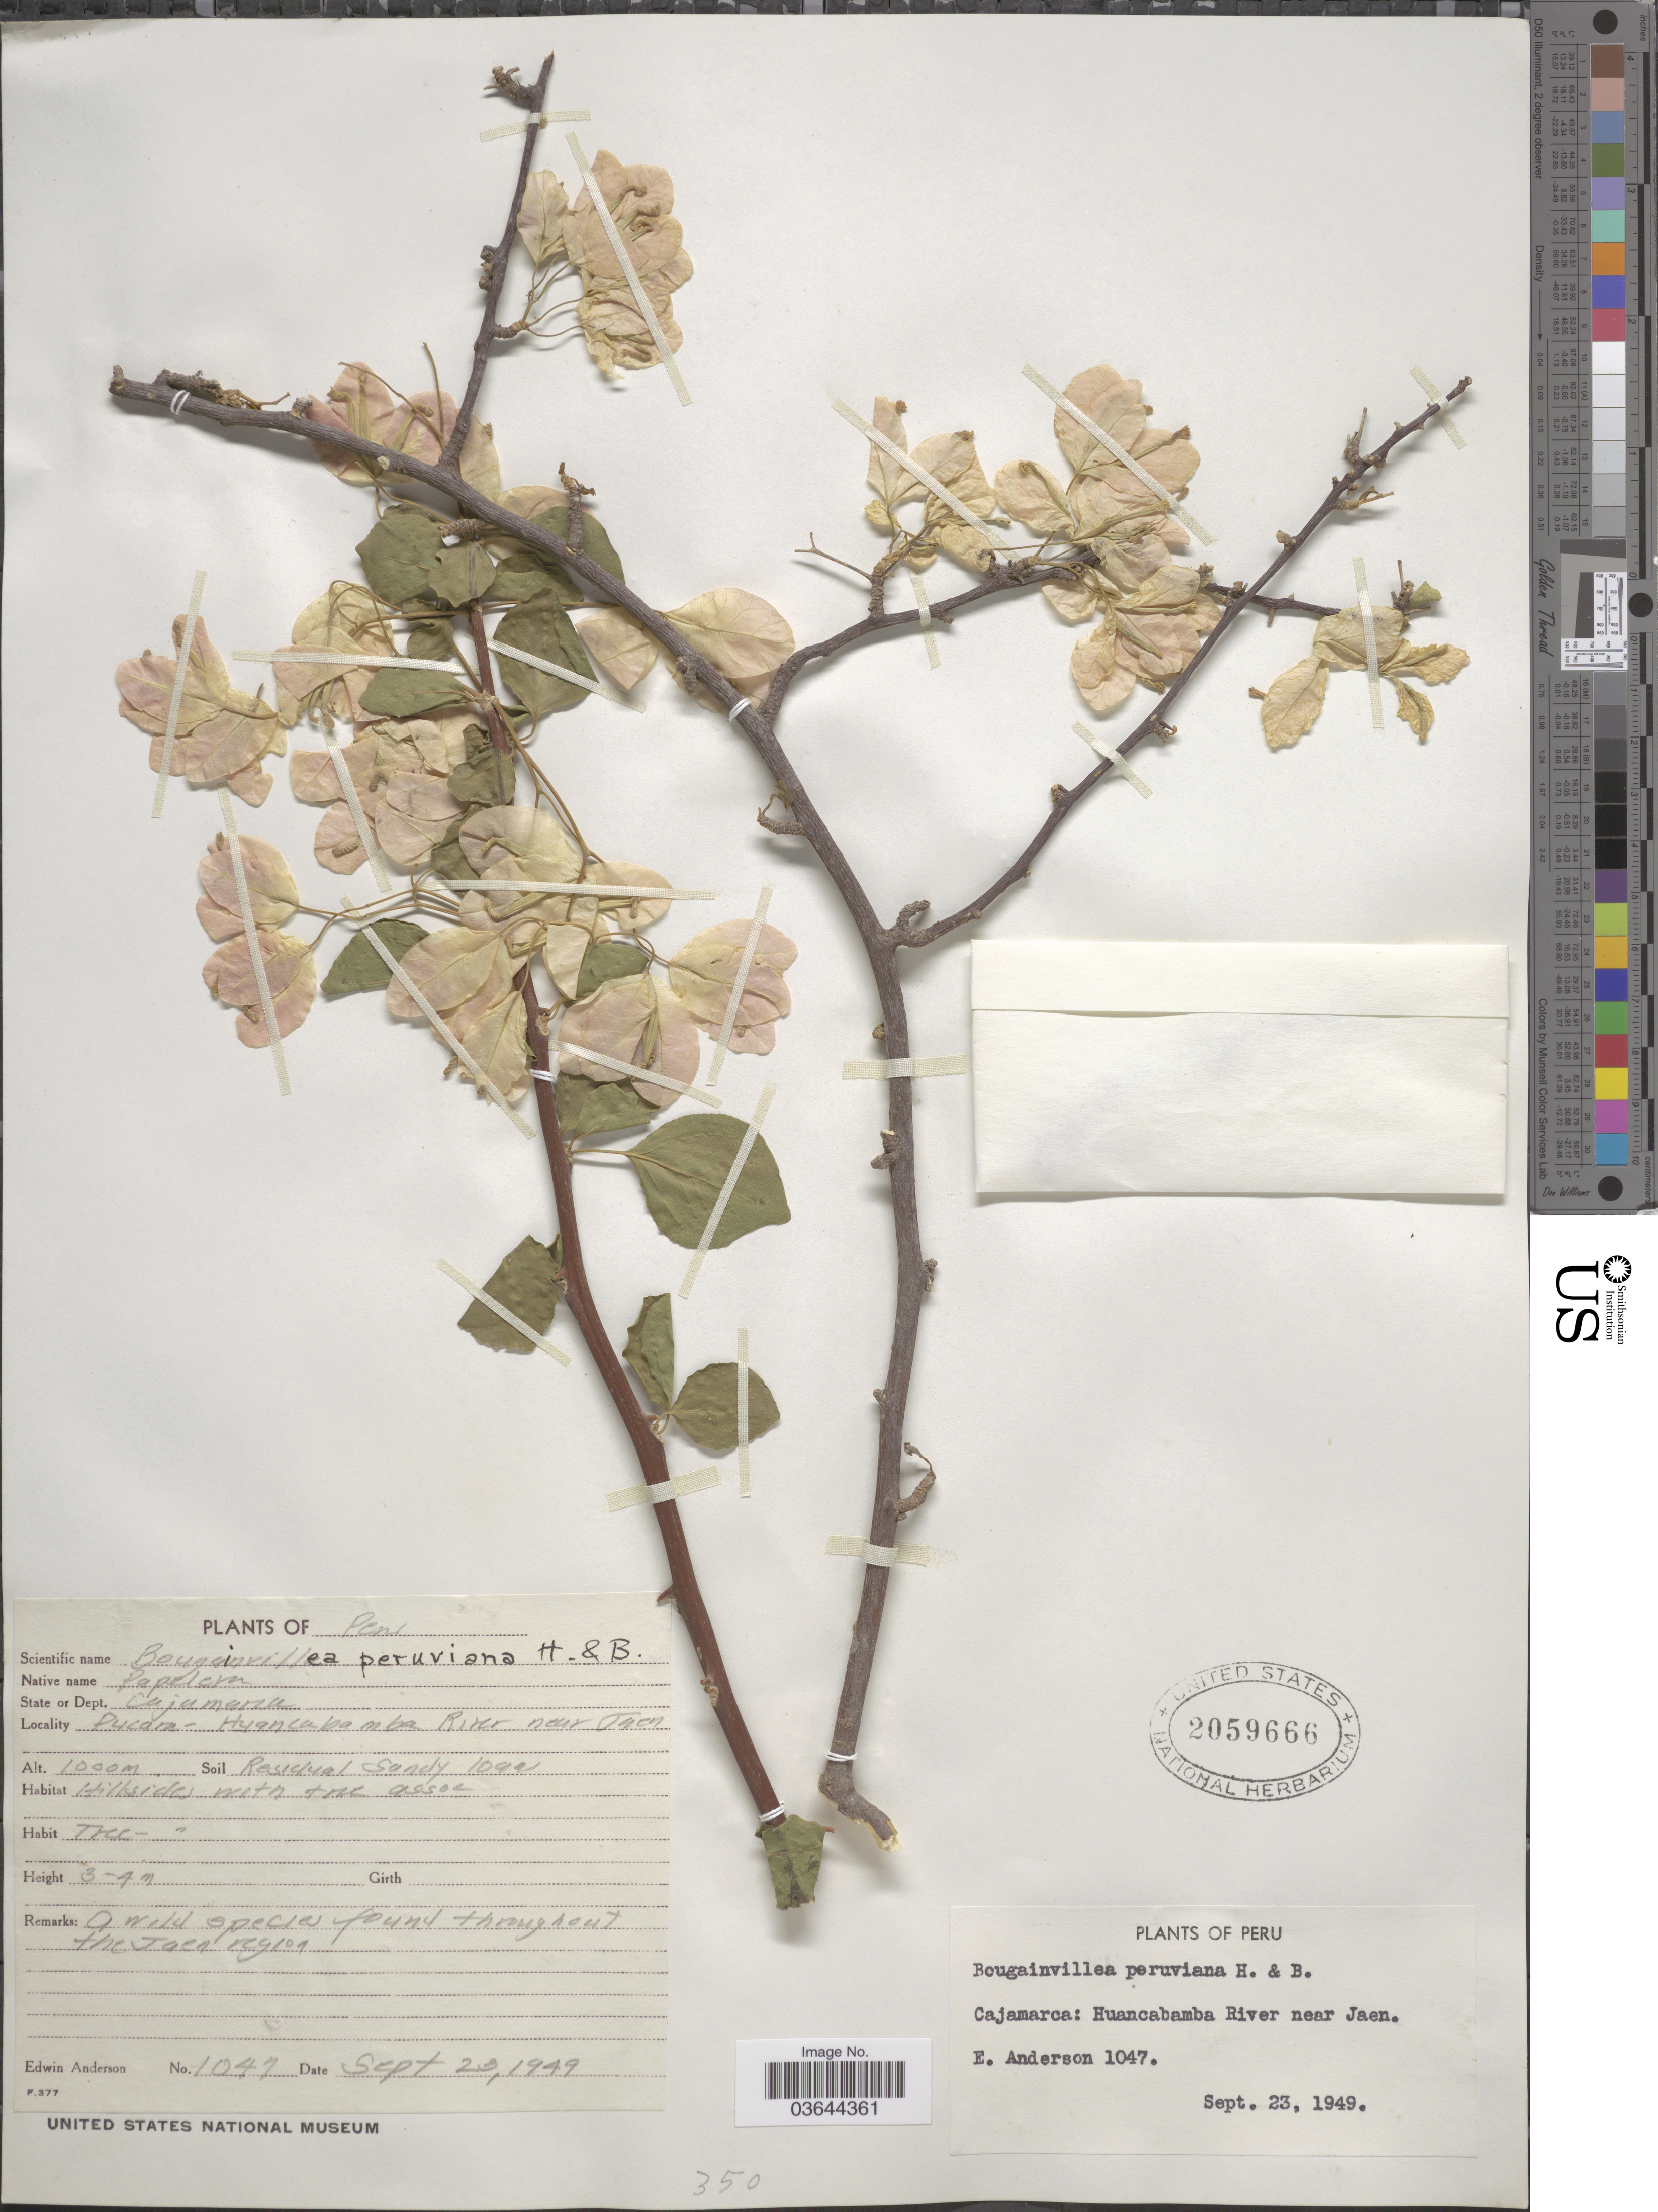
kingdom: Plantae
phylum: Tracheophyta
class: Magnoliopsida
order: Caryophyllales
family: Nyctaginaceae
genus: Bougainvillea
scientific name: Bougainvillea peruviana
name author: Nees & Mart.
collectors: E. Anderson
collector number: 1047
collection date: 1949-09-23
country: Peru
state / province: Cajamarca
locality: State or Dept. Cajamarca. Pucara- Huancabamba River near Jaen.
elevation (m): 1000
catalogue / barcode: US 2059666